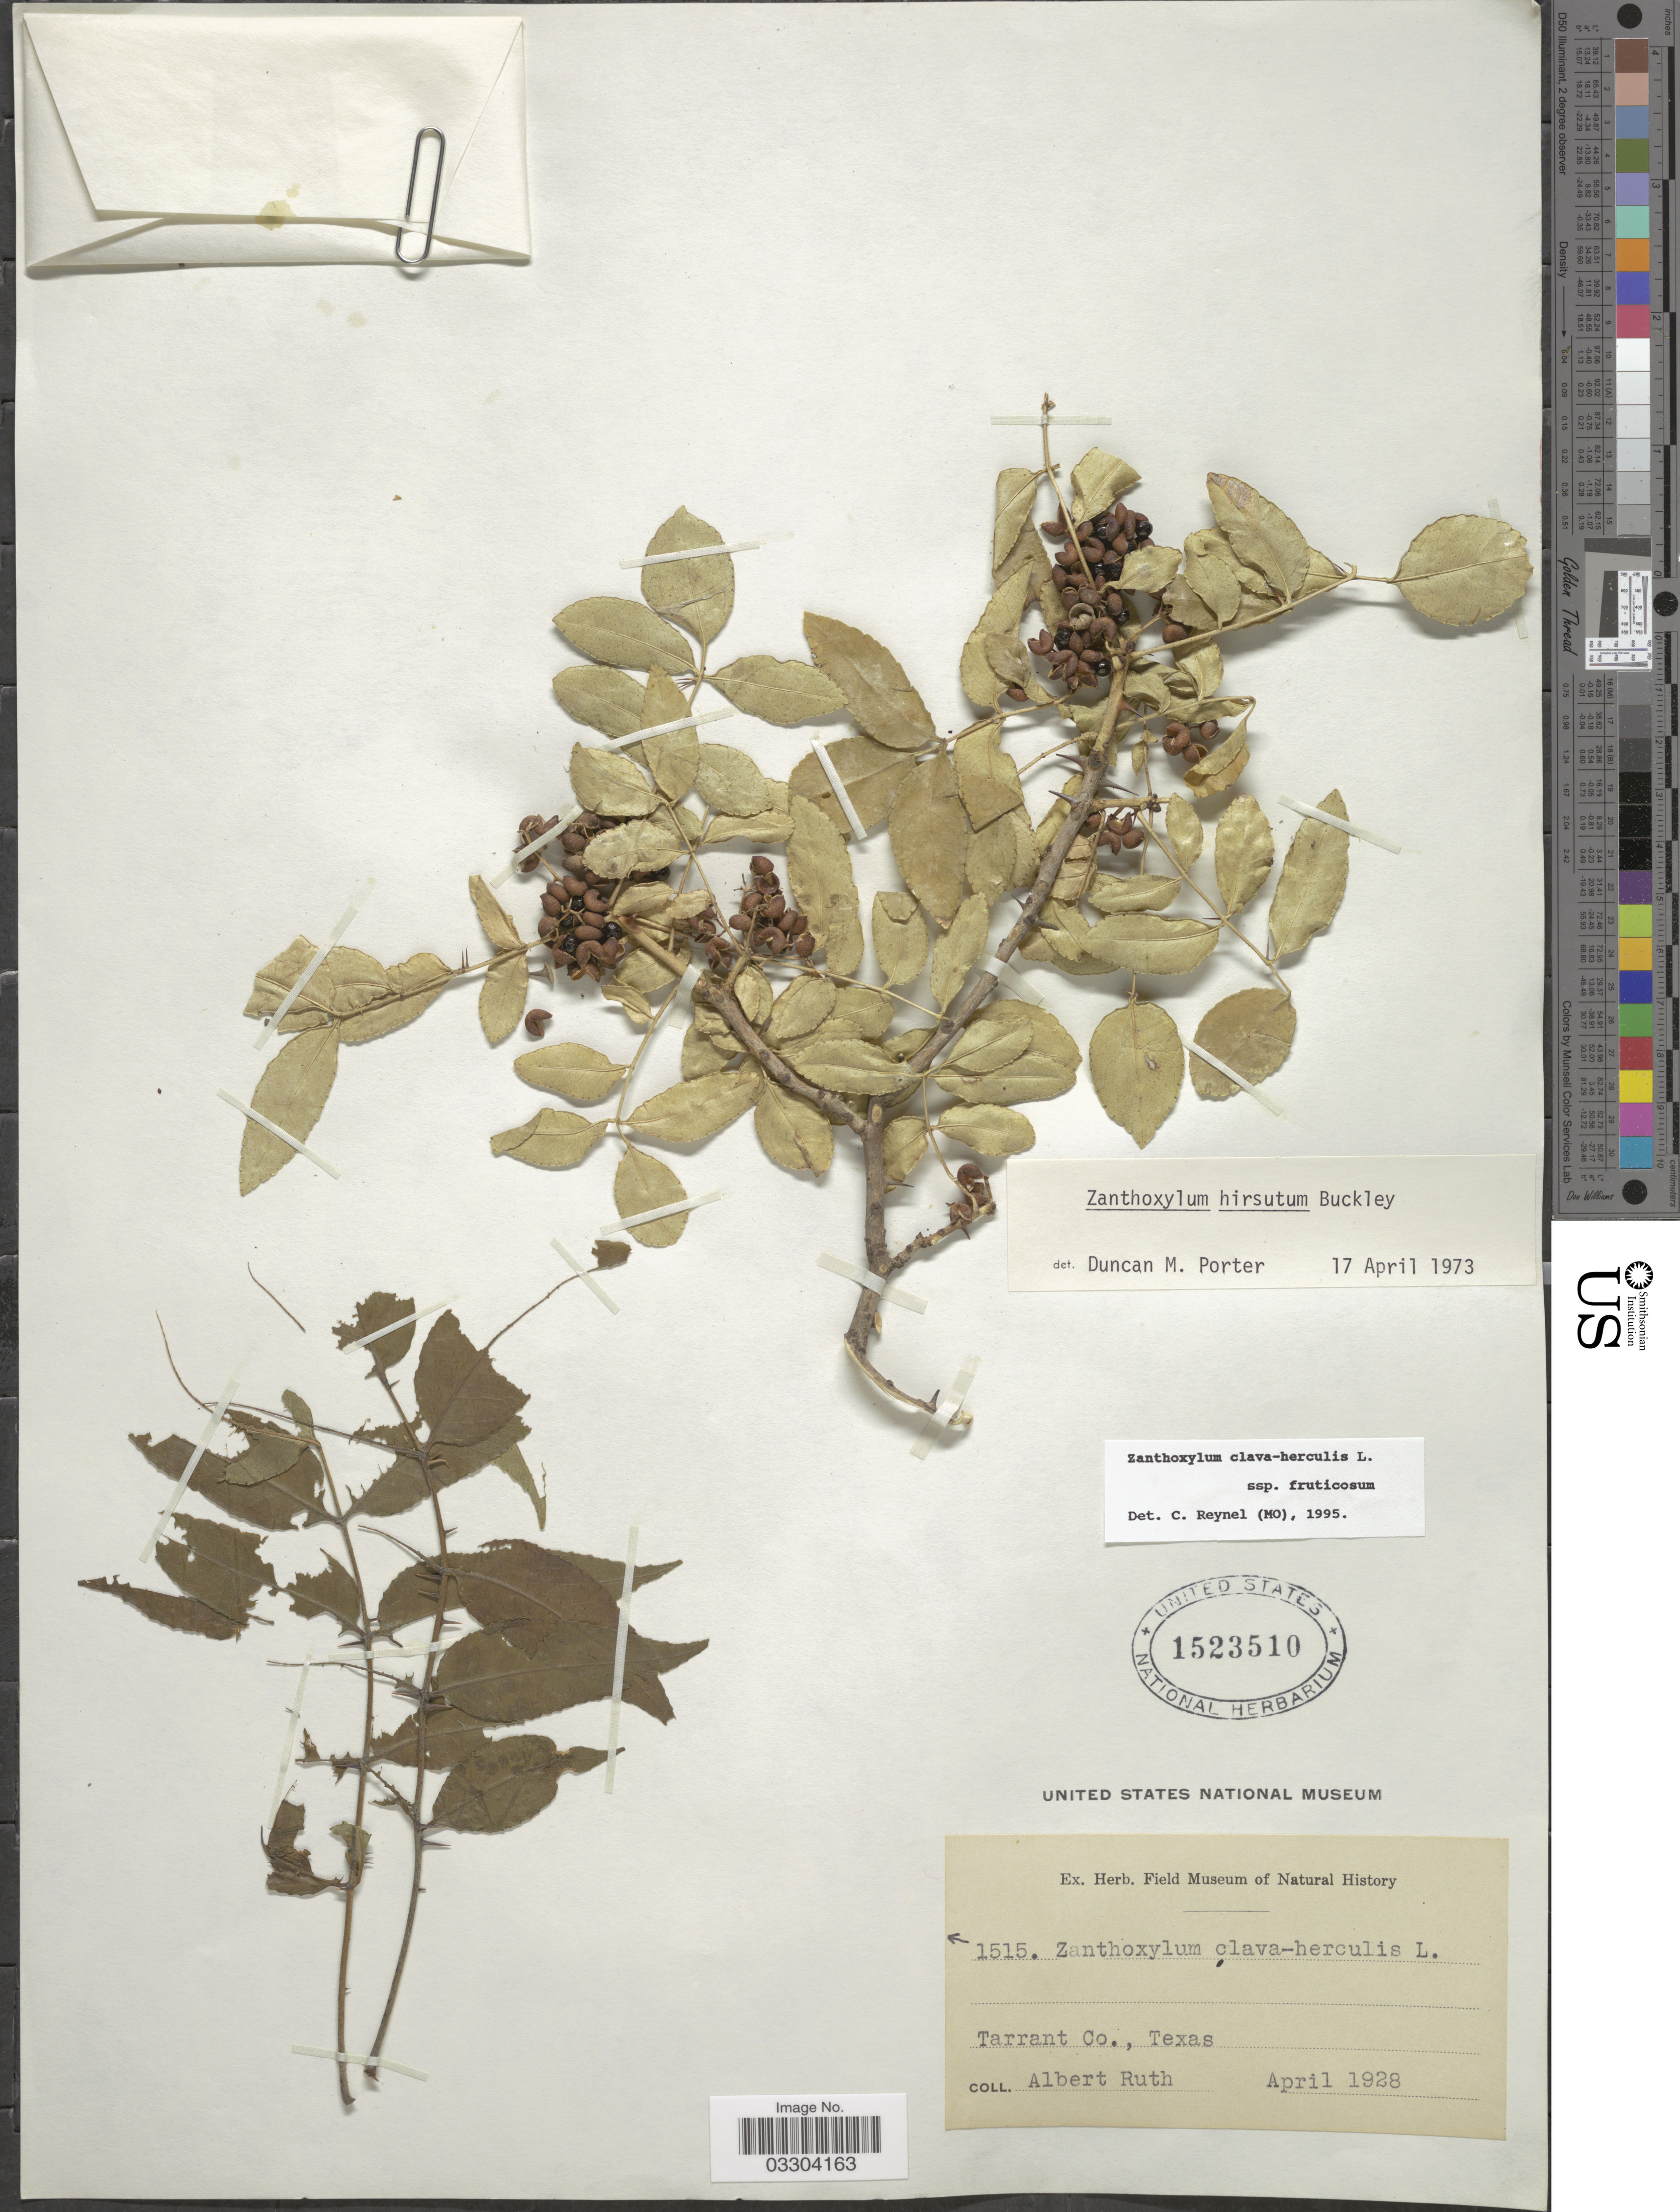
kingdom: Plantae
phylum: Tracheophyta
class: Magnoliopsida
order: Sapindales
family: Rutaceae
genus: Zanthoxylum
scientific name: Zanthoxylum clava-herculis subsp. fruticosum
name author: (A. Gray) Reynel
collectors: A. Ruth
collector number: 1515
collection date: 1928-04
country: United States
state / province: Texas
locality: Tarrant Co.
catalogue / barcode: US 1523510